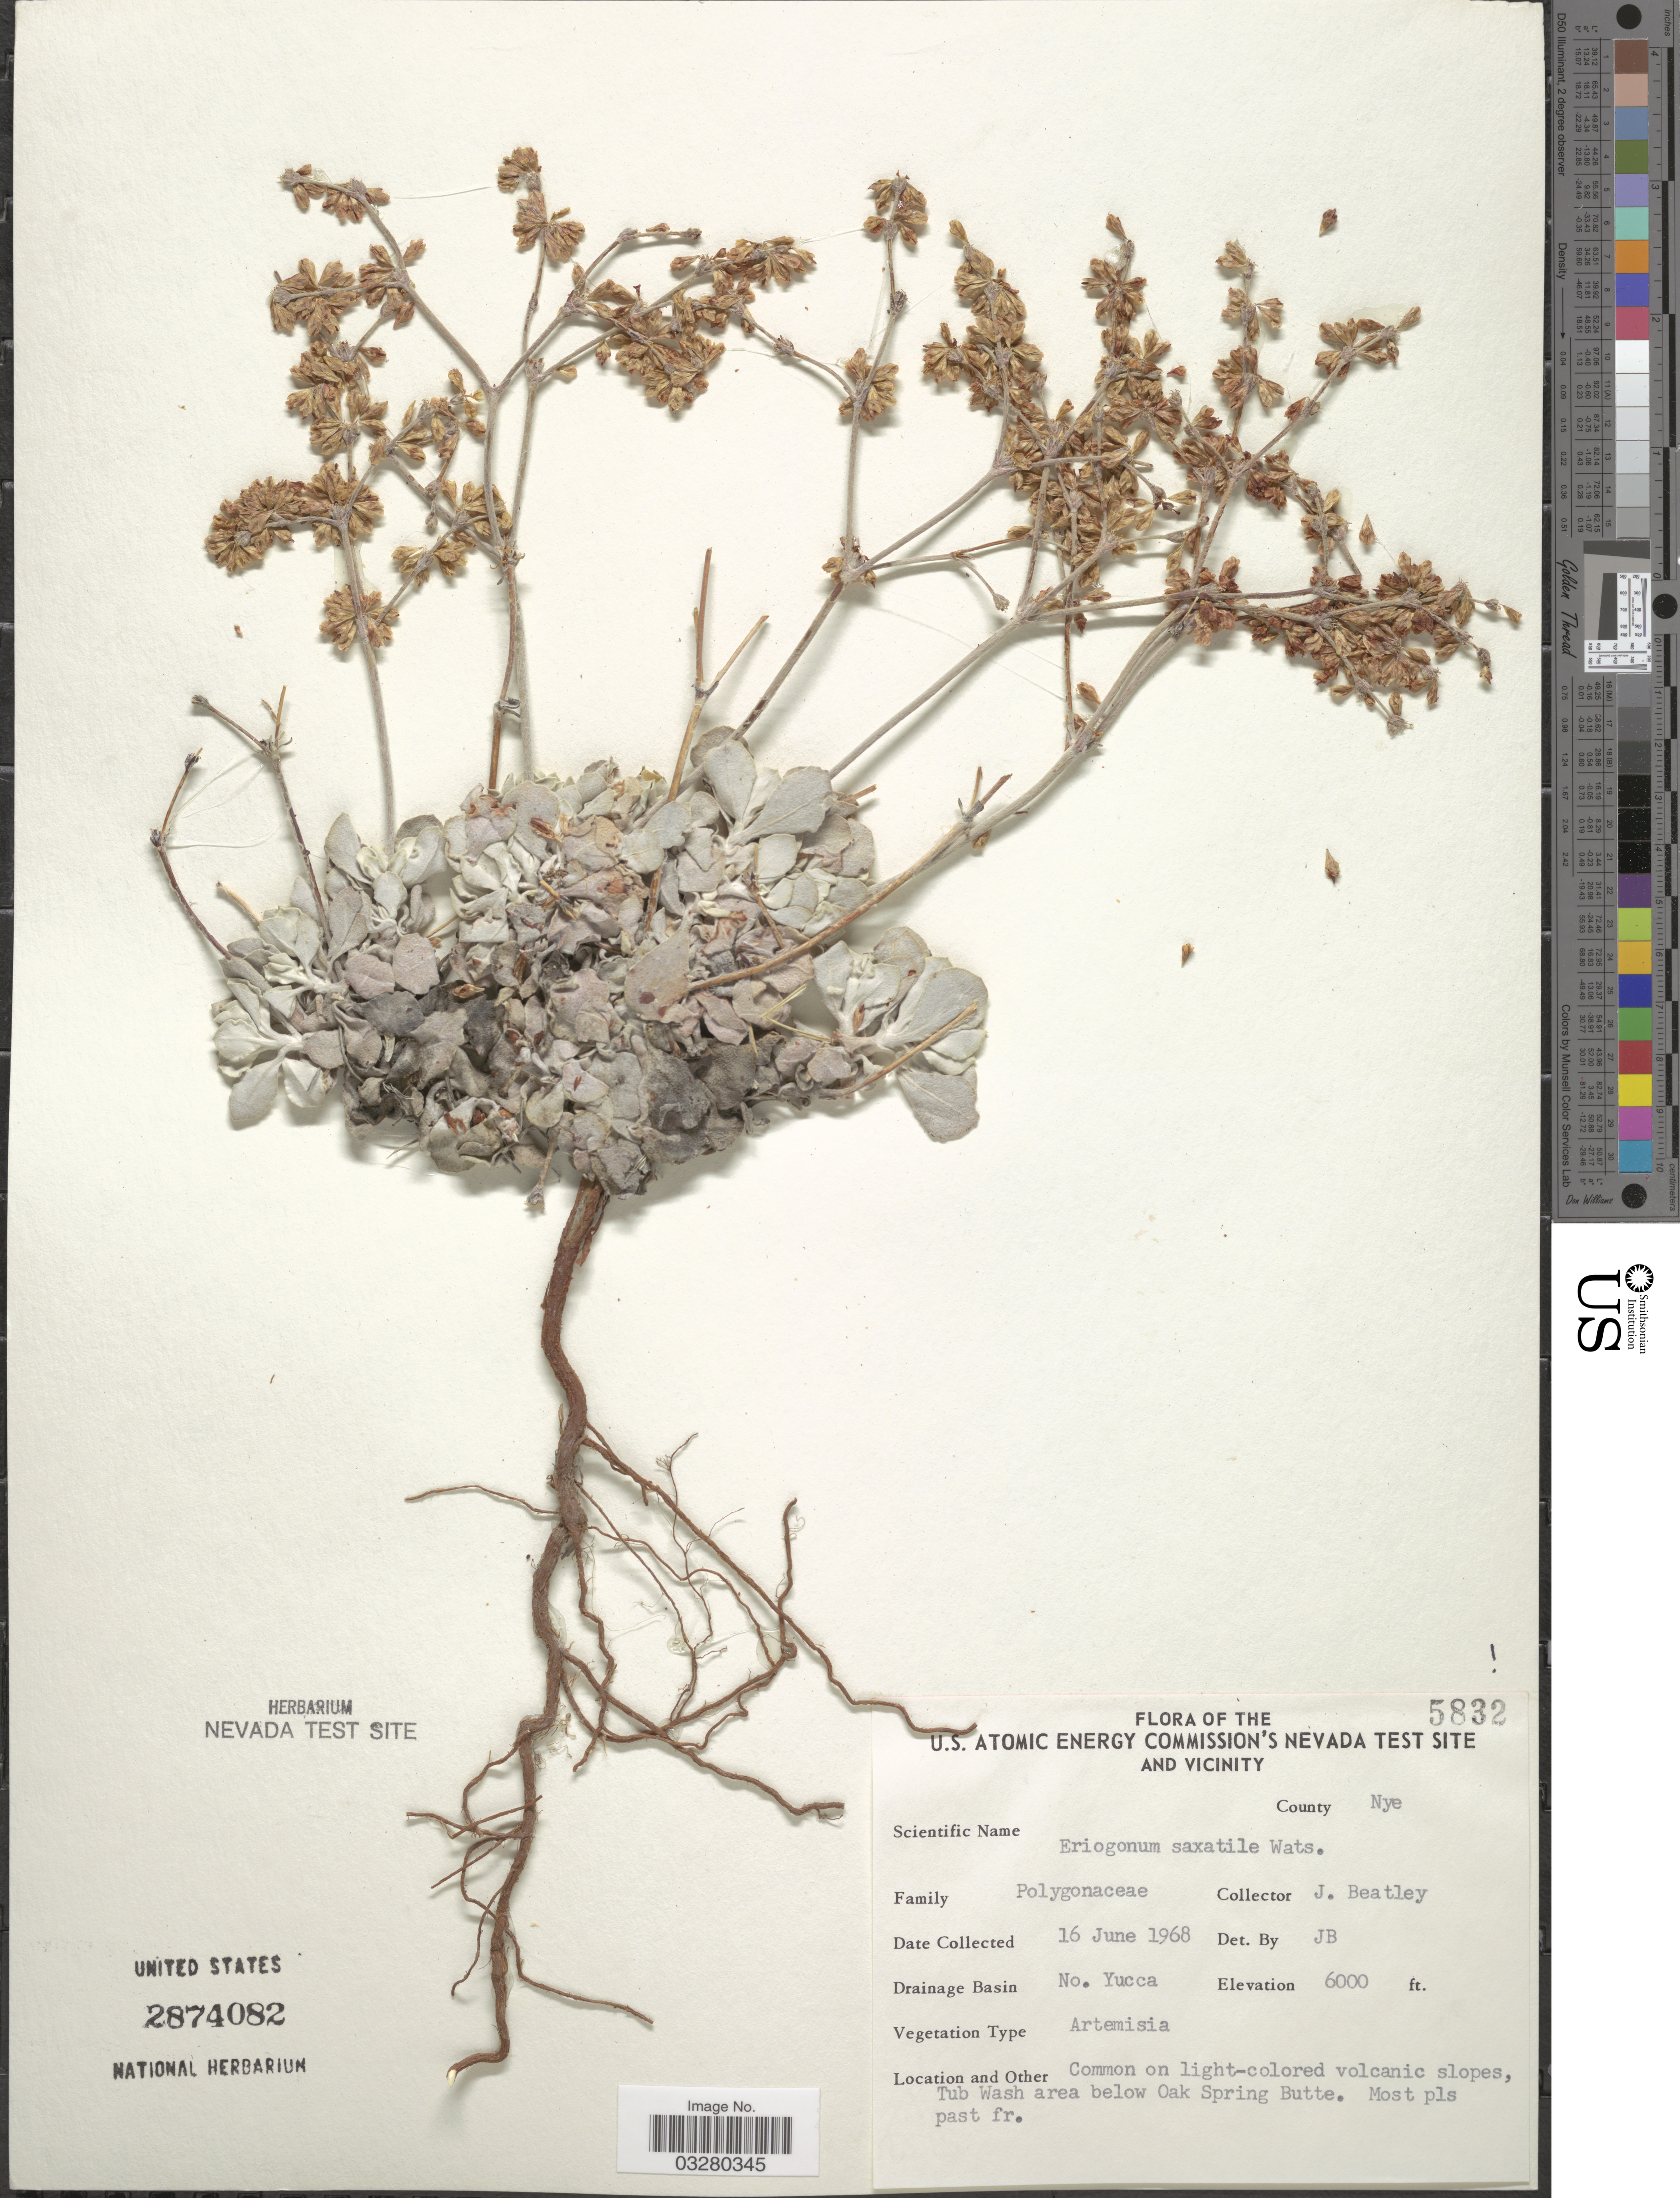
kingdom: Plantae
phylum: Tracheophyta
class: Magnoliopsida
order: Caryophyllales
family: Polygonaceae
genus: Eriogonum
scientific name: Eriogonum saxatile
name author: S. Watson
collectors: J. C. Beatley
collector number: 5832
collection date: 1968-06-16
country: United States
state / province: Nevada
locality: U.S. Atomic Energy Commission's Nevada Test Site and Vicinity. County Nye. Drainage Basin No. Yucca. Tub Wash area below Oak Spring Butte.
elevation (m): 1829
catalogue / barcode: US 2874082